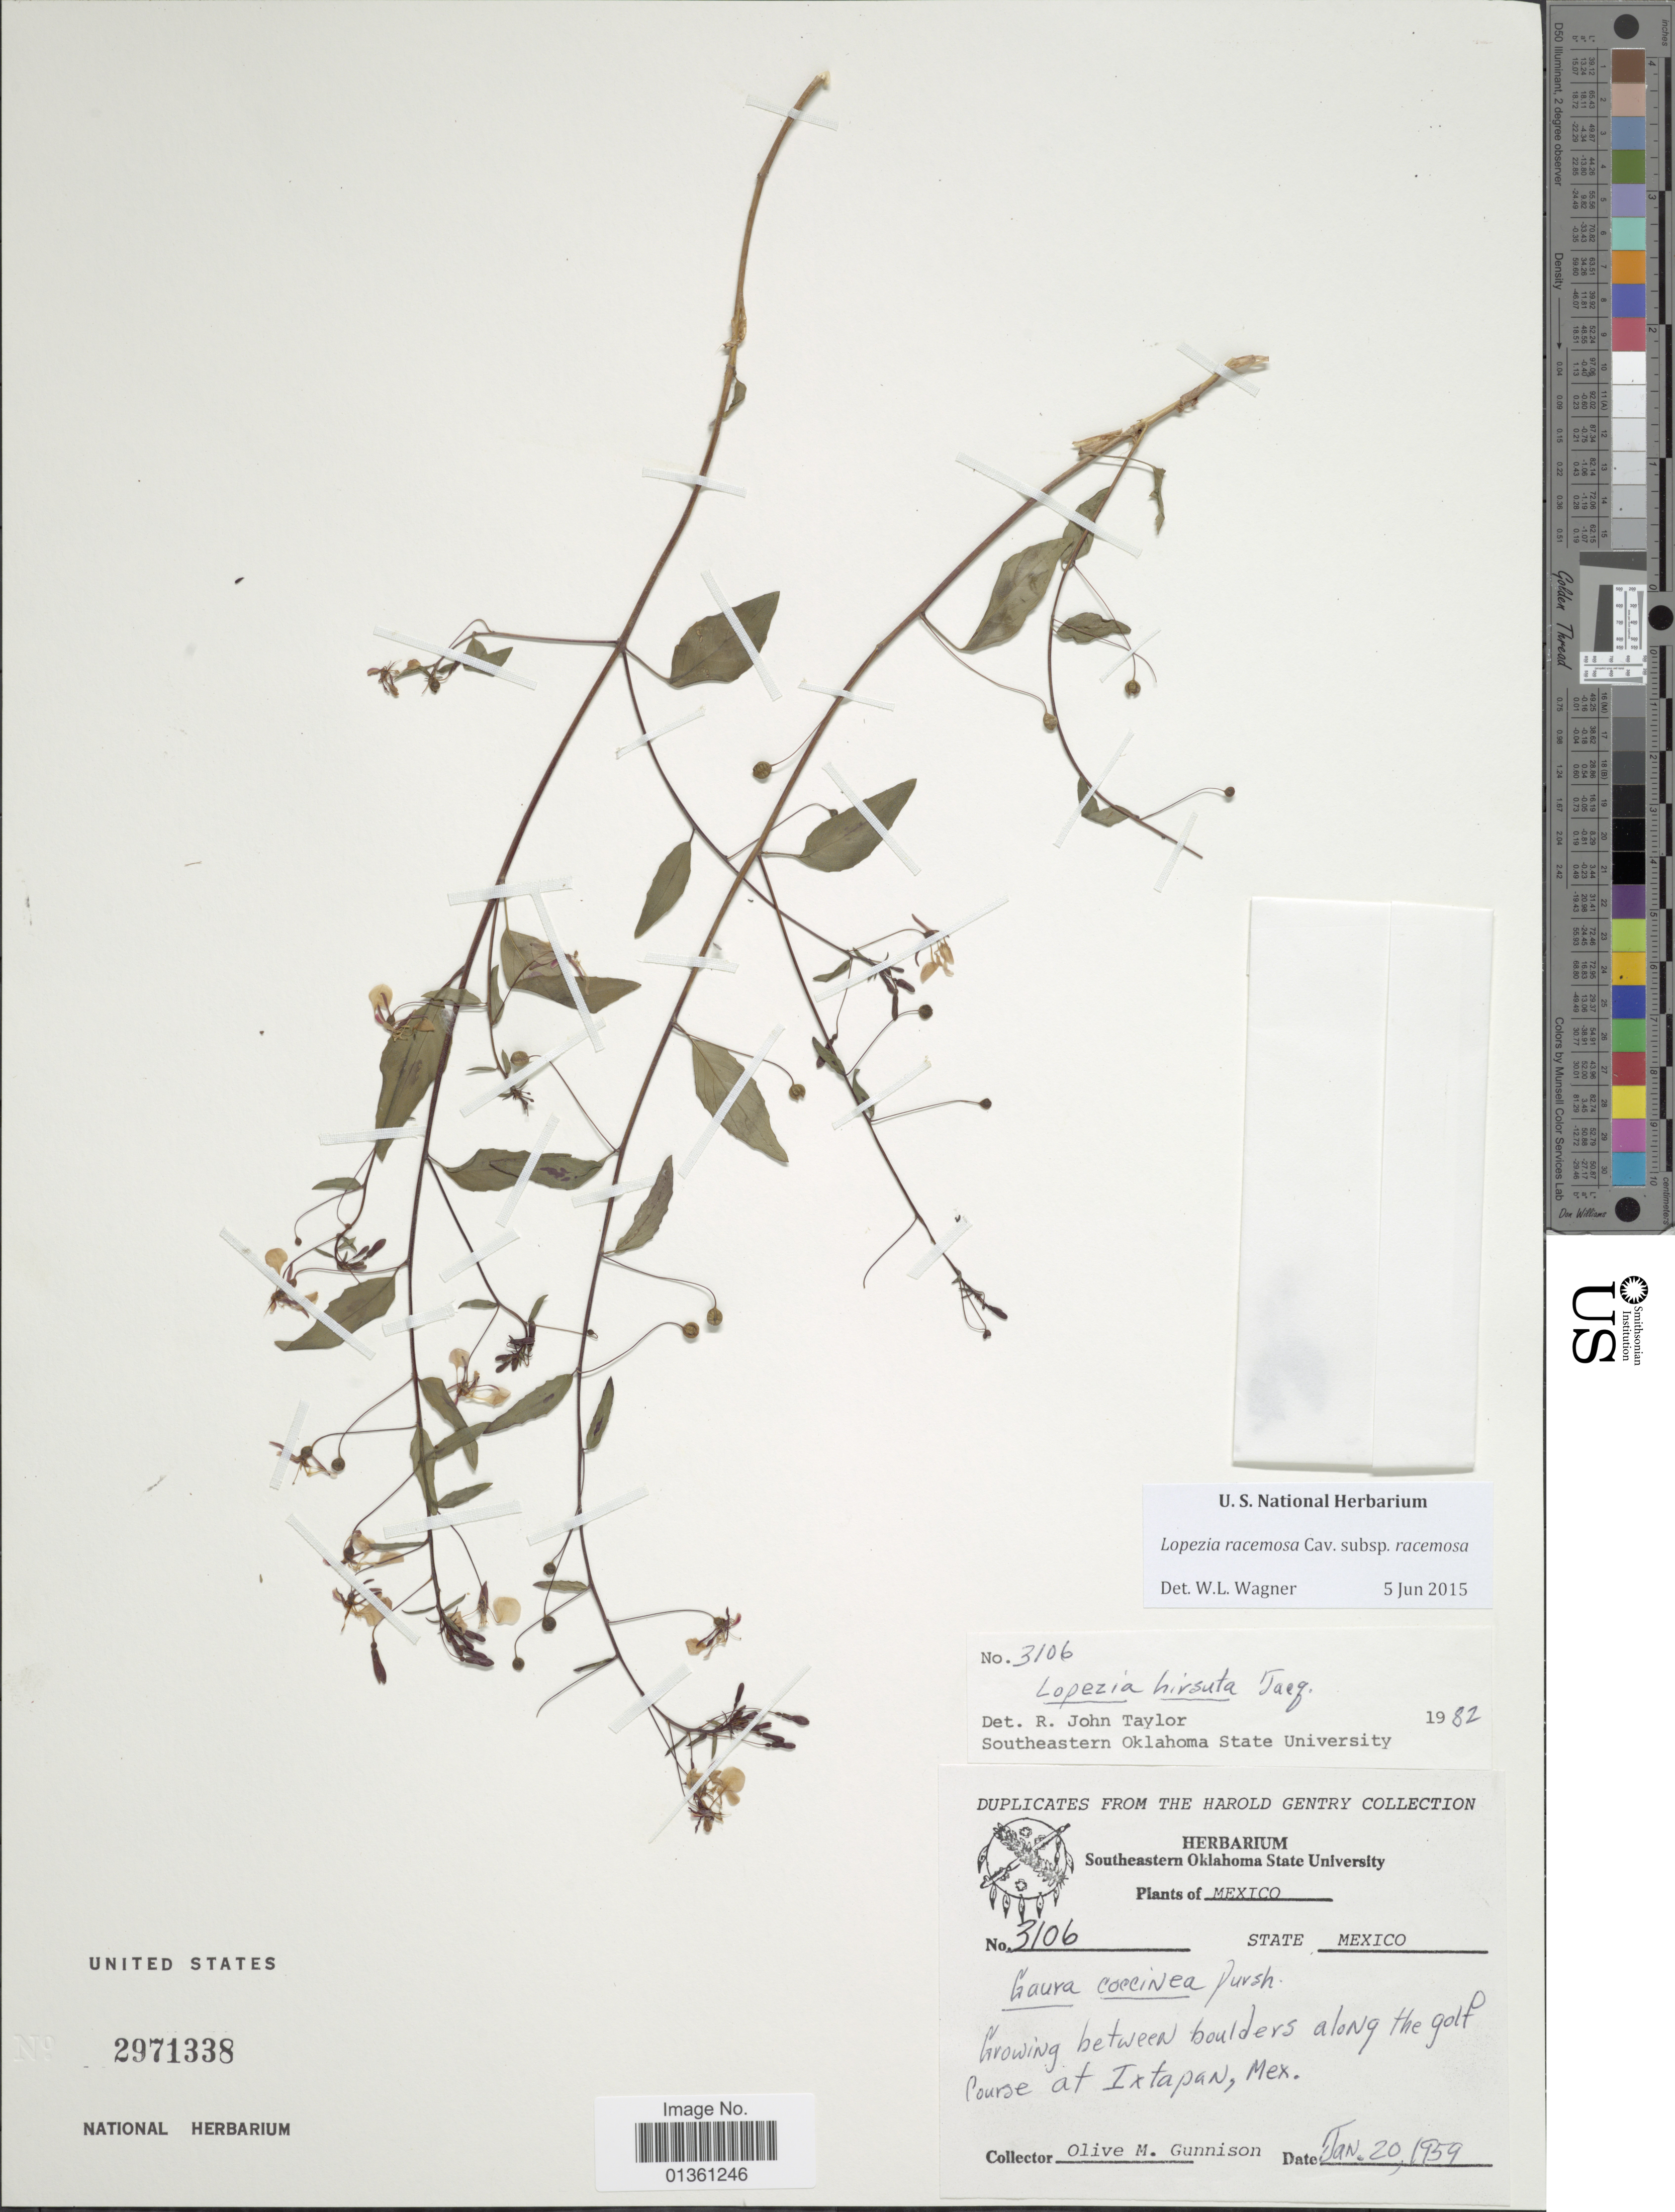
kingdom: Plantae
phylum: Tracheophyta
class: Magnoliopsida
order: Myrtales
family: Onagraceae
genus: Lopezia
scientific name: Lopezia racemosa subsp. racemosa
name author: Cav.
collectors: Gunnison, O. M.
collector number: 3106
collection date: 1959-01-20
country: Mexico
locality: Growing between boulders along the golf Course at Ixtapan.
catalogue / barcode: US 2971338